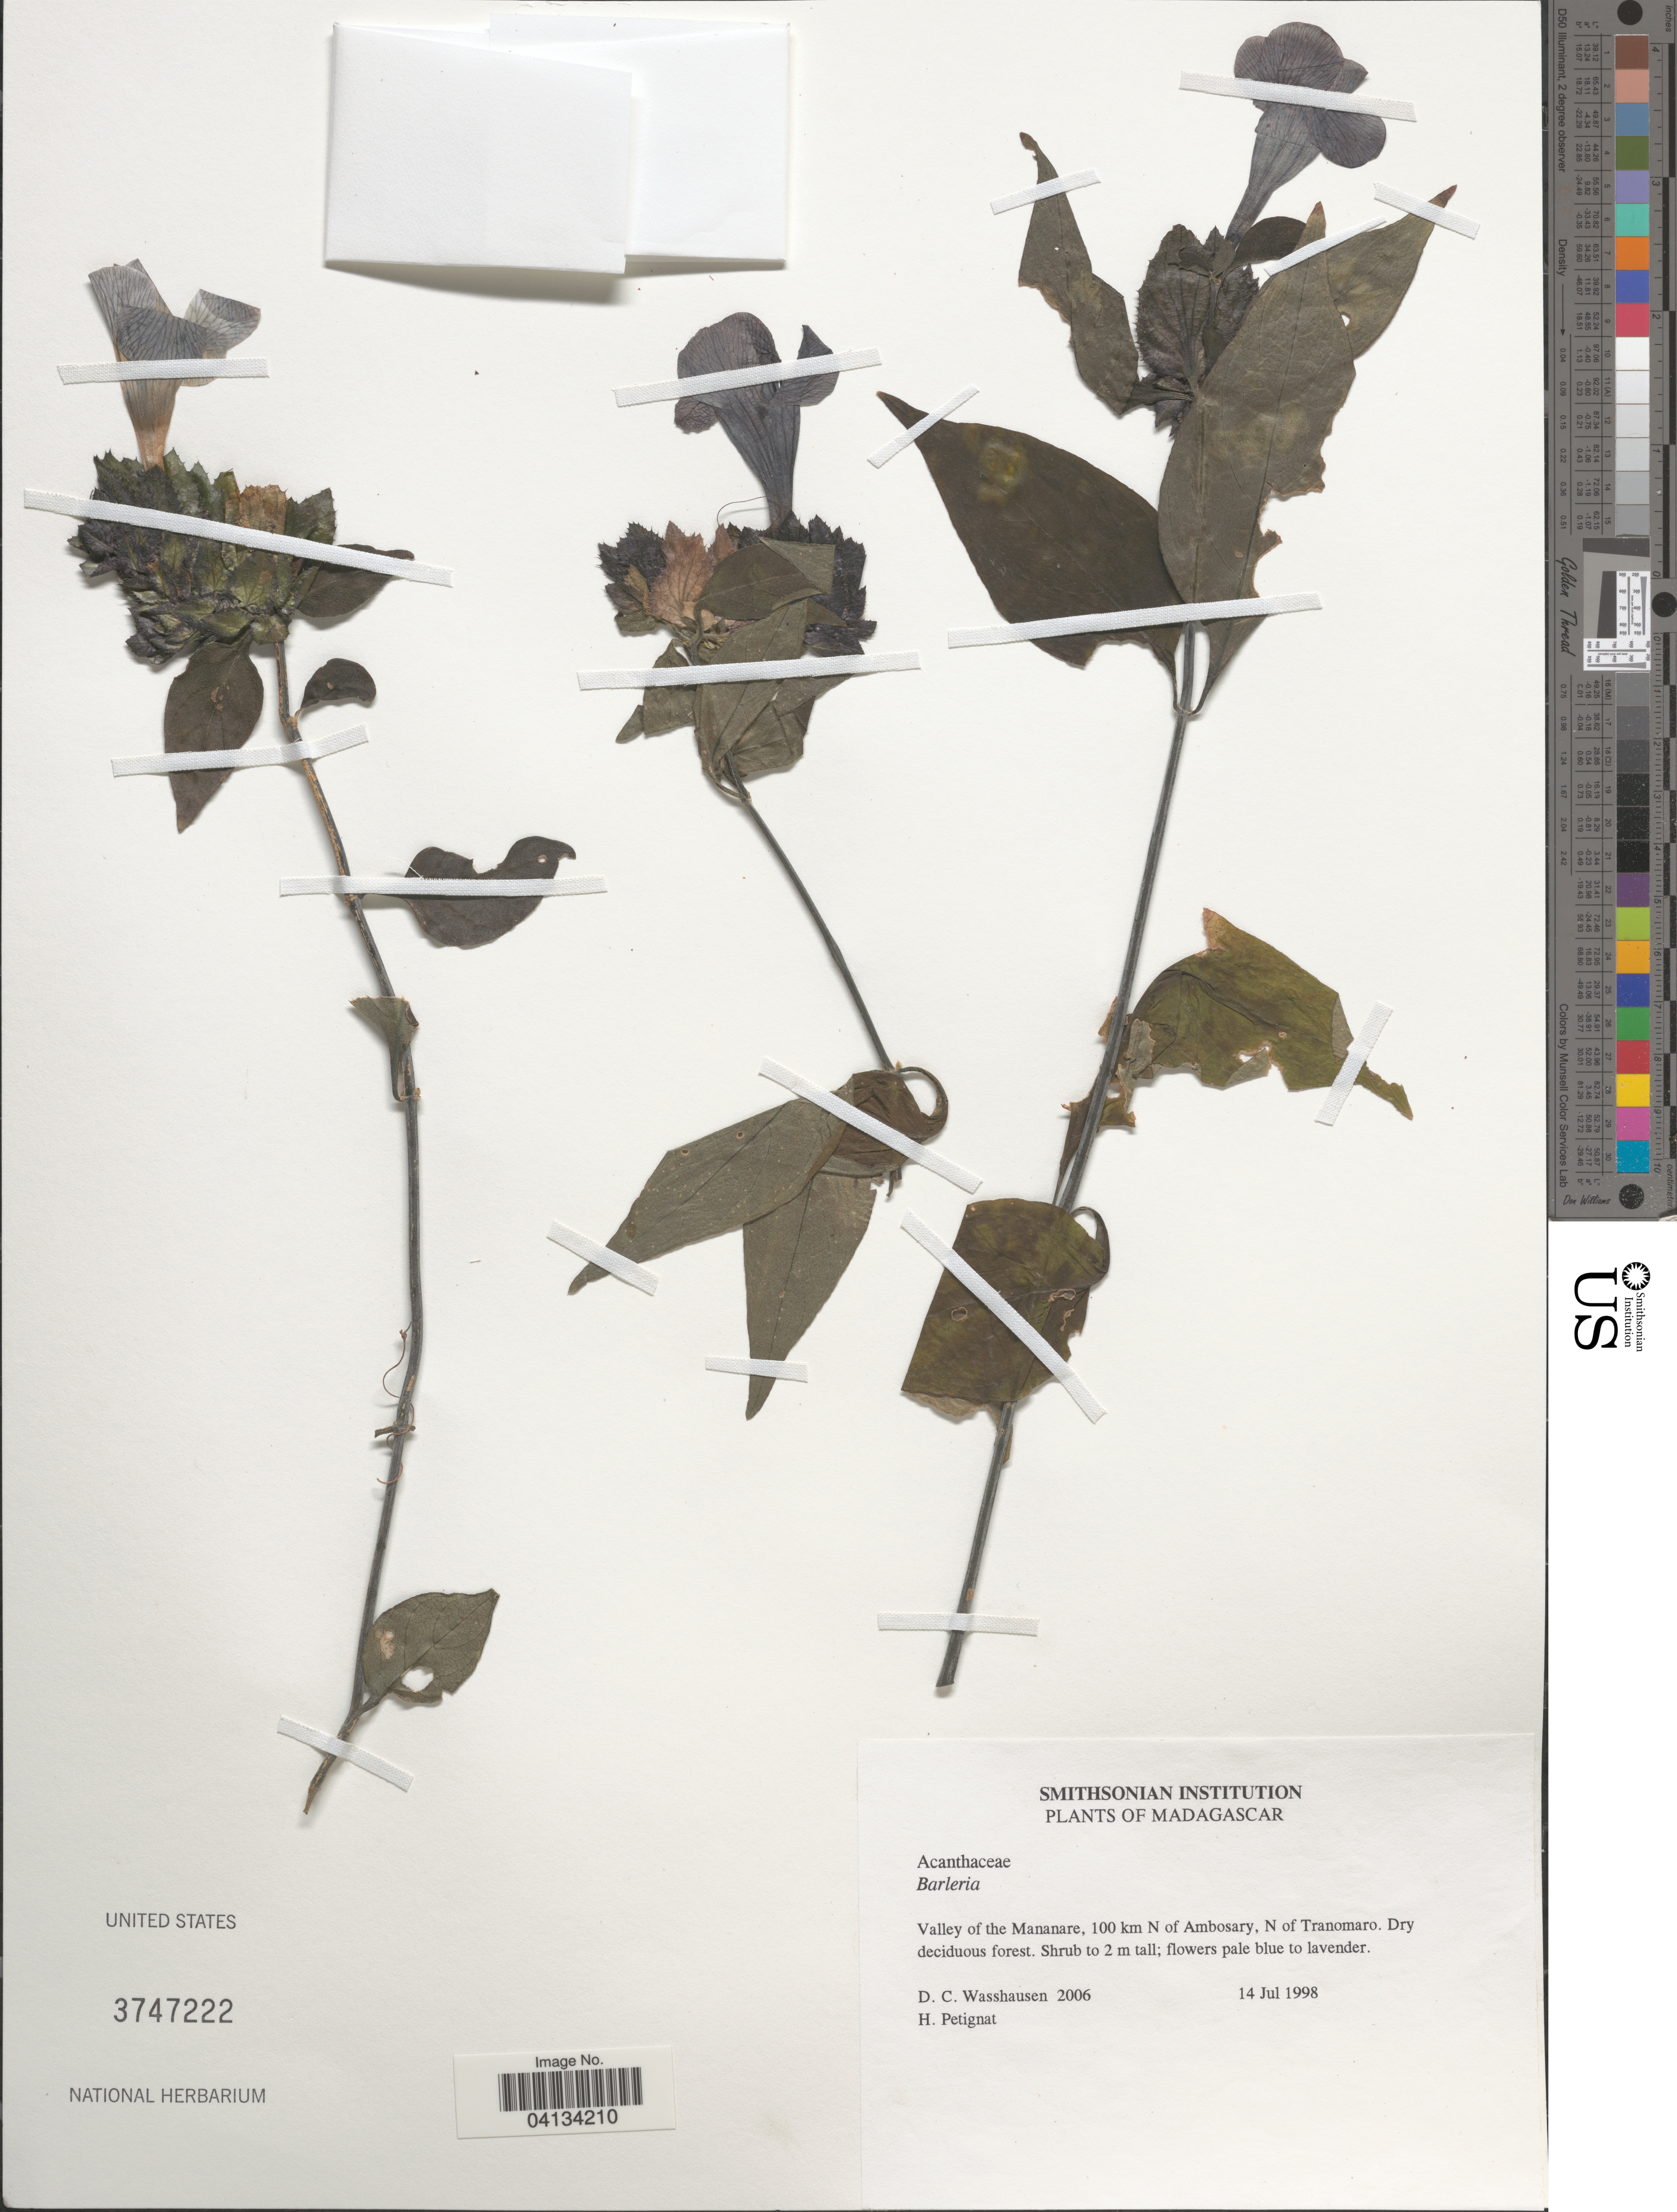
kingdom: Plantae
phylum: Tracheophyta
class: Magnoliopsida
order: Lamiales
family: Acanthaceae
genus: Barleria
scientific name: Barleria sp.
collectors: D. C. Wasshausen & H. Petignat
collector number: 2006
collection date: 1998-07-14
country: Madagascar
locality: Valley of the Mananare, 100 km N of Ambosary, N of Tranomaro.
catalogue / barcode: US 3747222